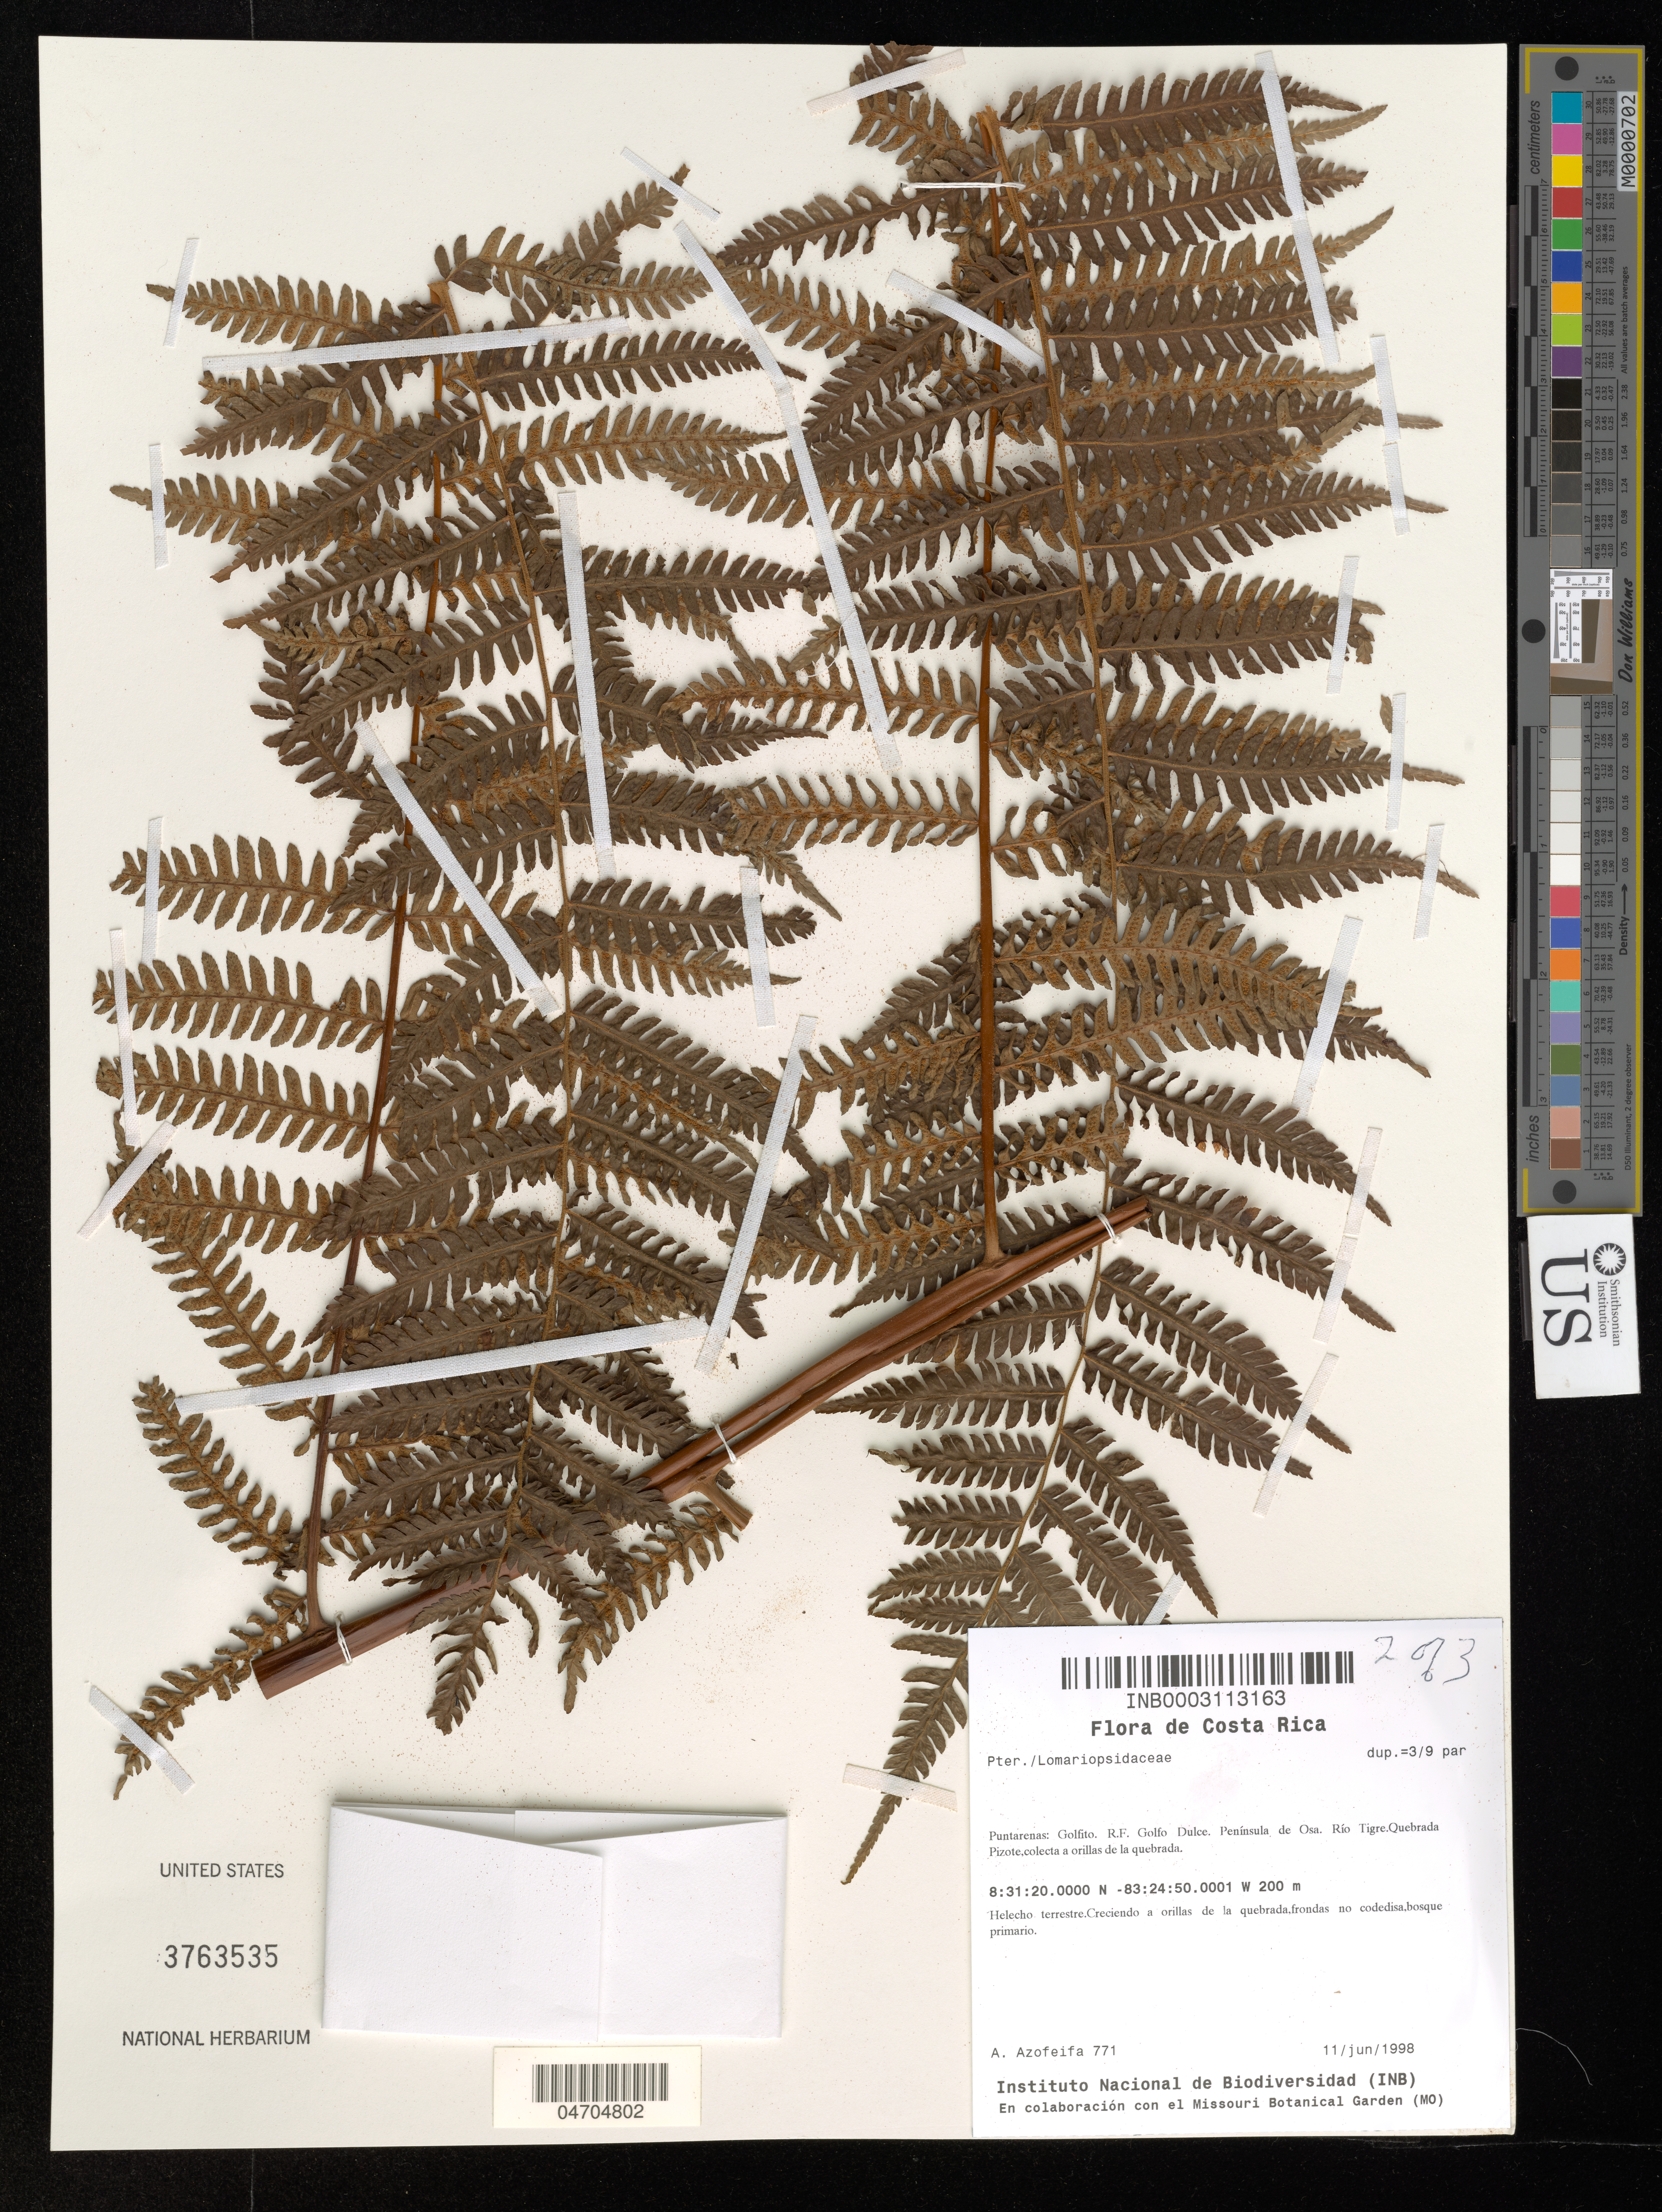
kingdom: Plantae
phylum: Tracheophyta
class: Polypodiopsida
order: Polypodiales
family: Lomariopsidaceae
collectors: A. Azofeifa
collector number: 771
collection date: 1998-06-11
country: Costa Rica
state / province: Puntarenas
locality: Golfito. R. F. Golfo Dulce. Peníinsula de Osa. Río Tigre. Quebrada Pizote, colecta a orillas de la quebrada.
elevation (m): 200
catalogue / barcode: US 3763535